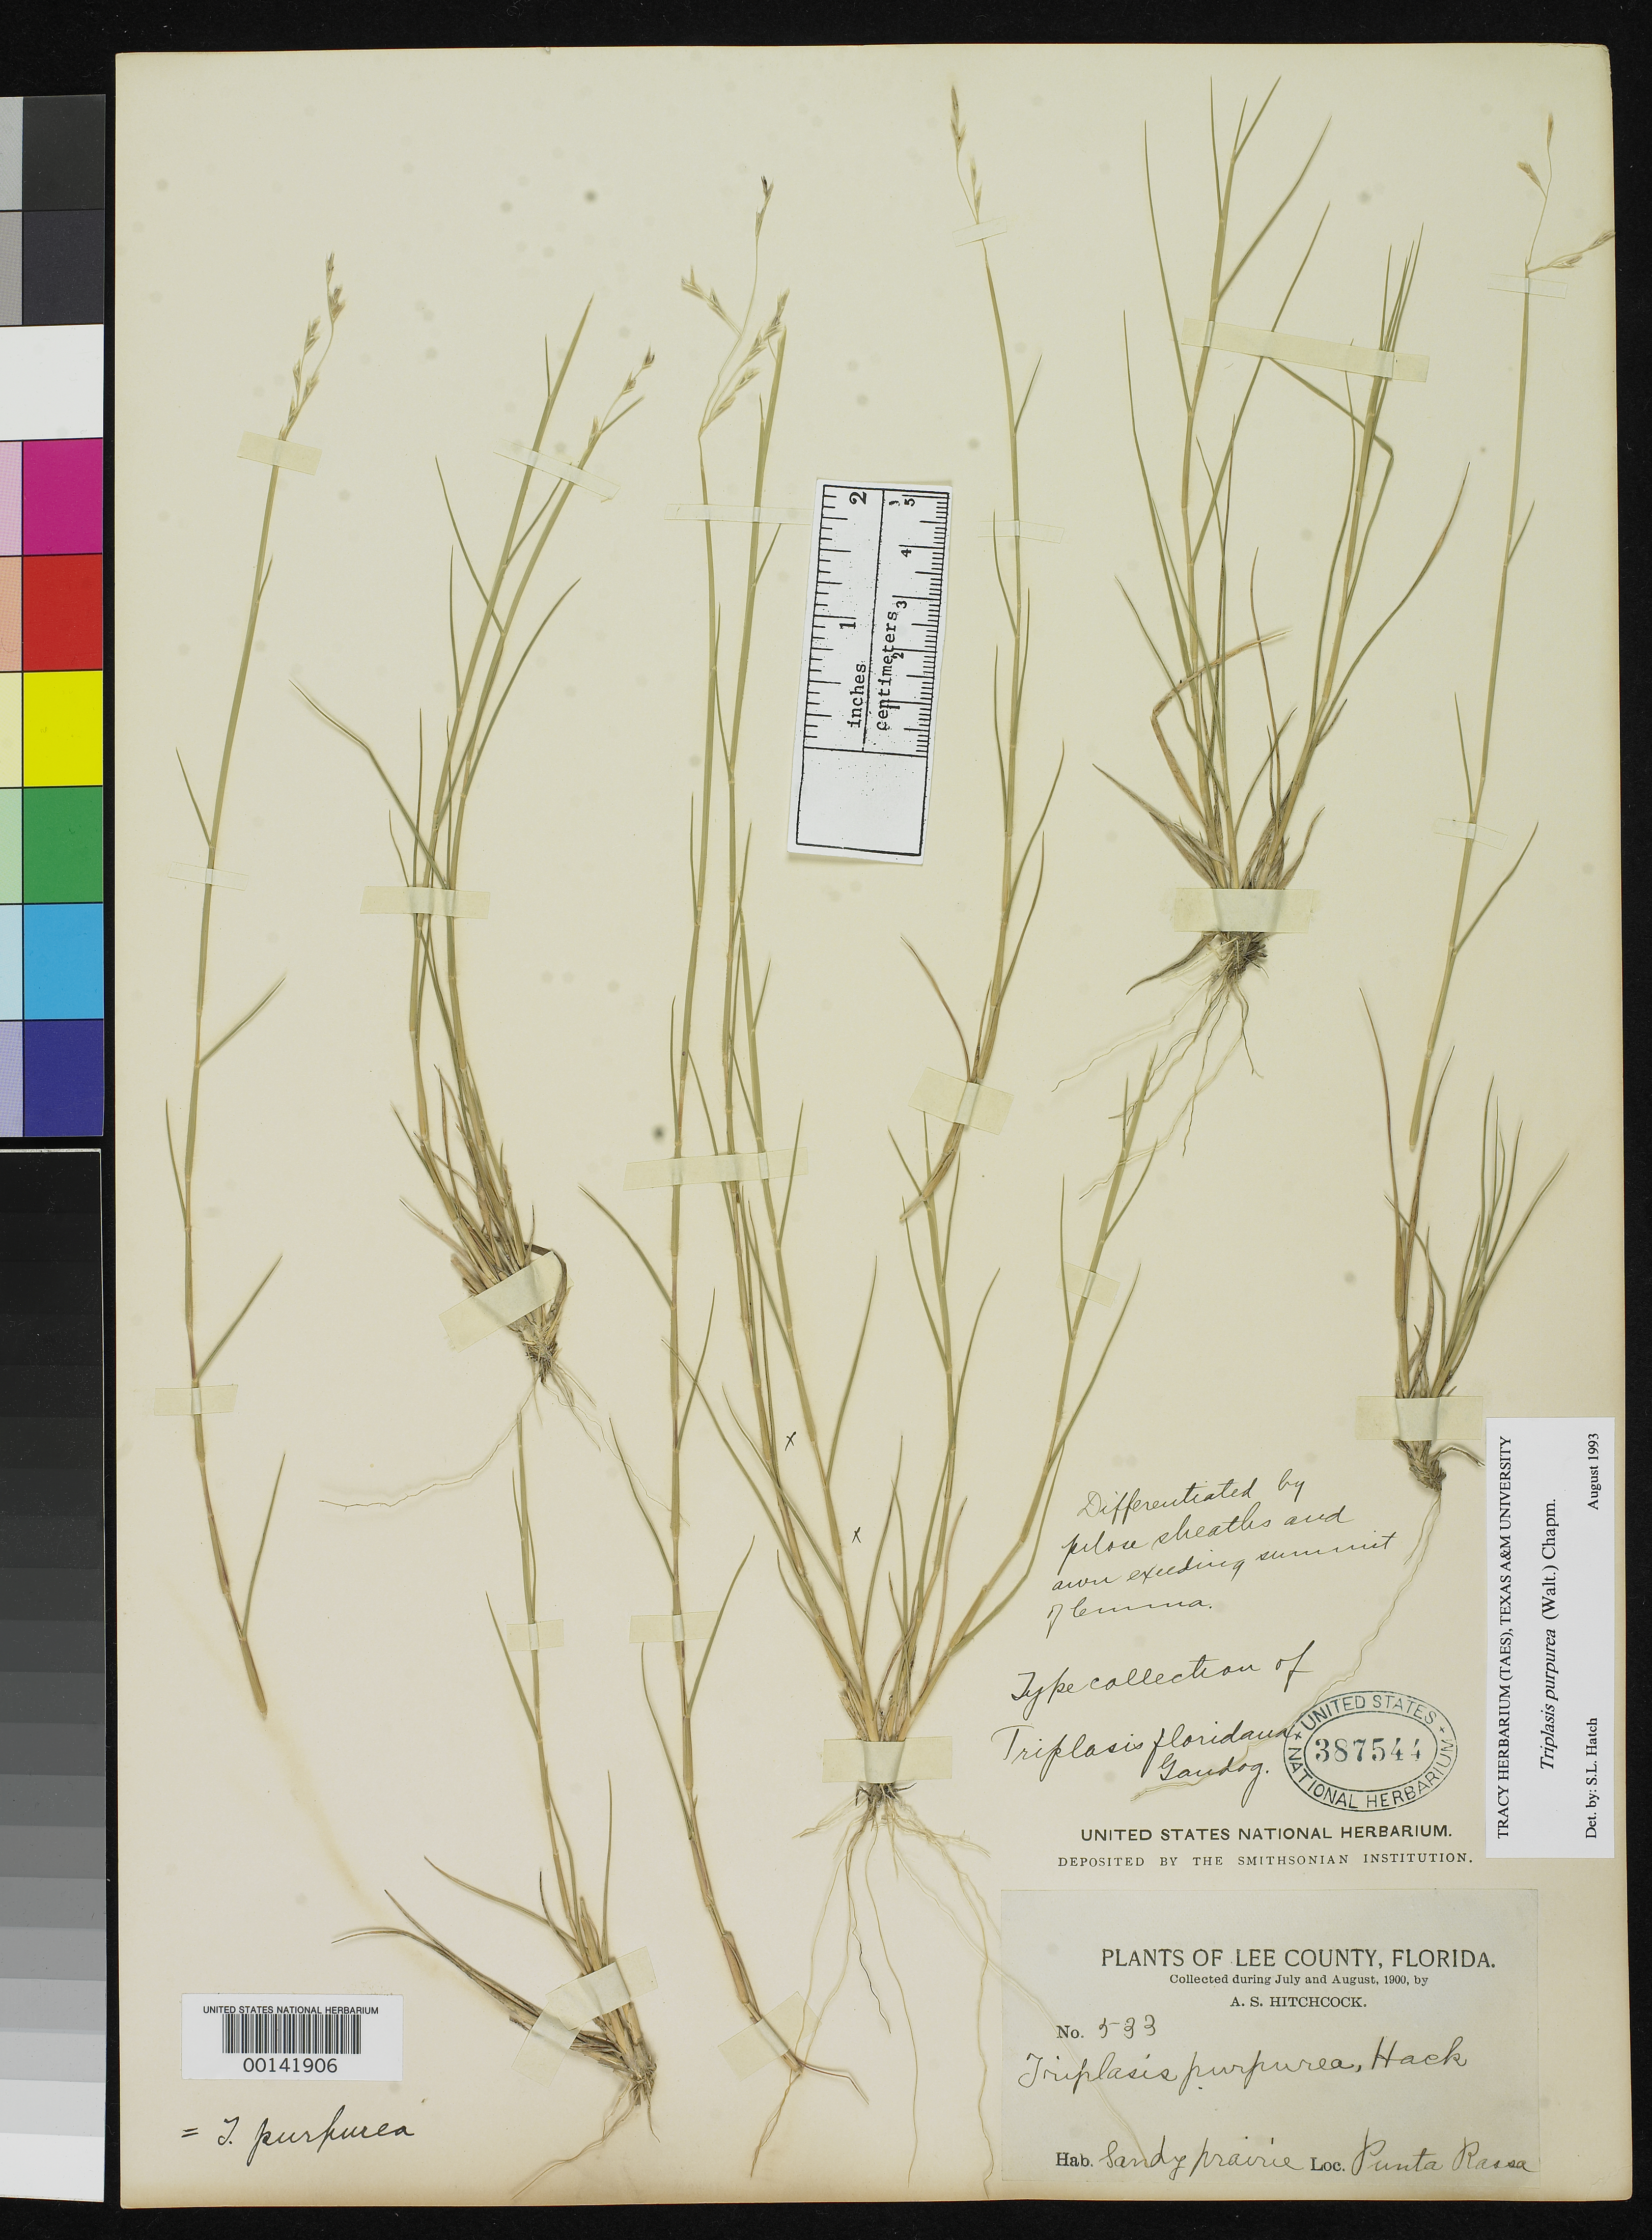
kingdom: Plantae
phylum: Tracheophyta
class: Liliopsida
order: Poales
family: Poaceae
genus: Triplasis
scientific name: Triplasis floridana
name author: Gand.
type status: Type Collection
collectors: A. S. Hitchcock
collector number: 533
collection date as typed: Jul 1900 to -- Aug 1900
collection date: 1900-07/1900-08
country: United States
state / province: Florida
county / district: Lee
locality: Punta Rassa.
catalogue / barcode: US 387544